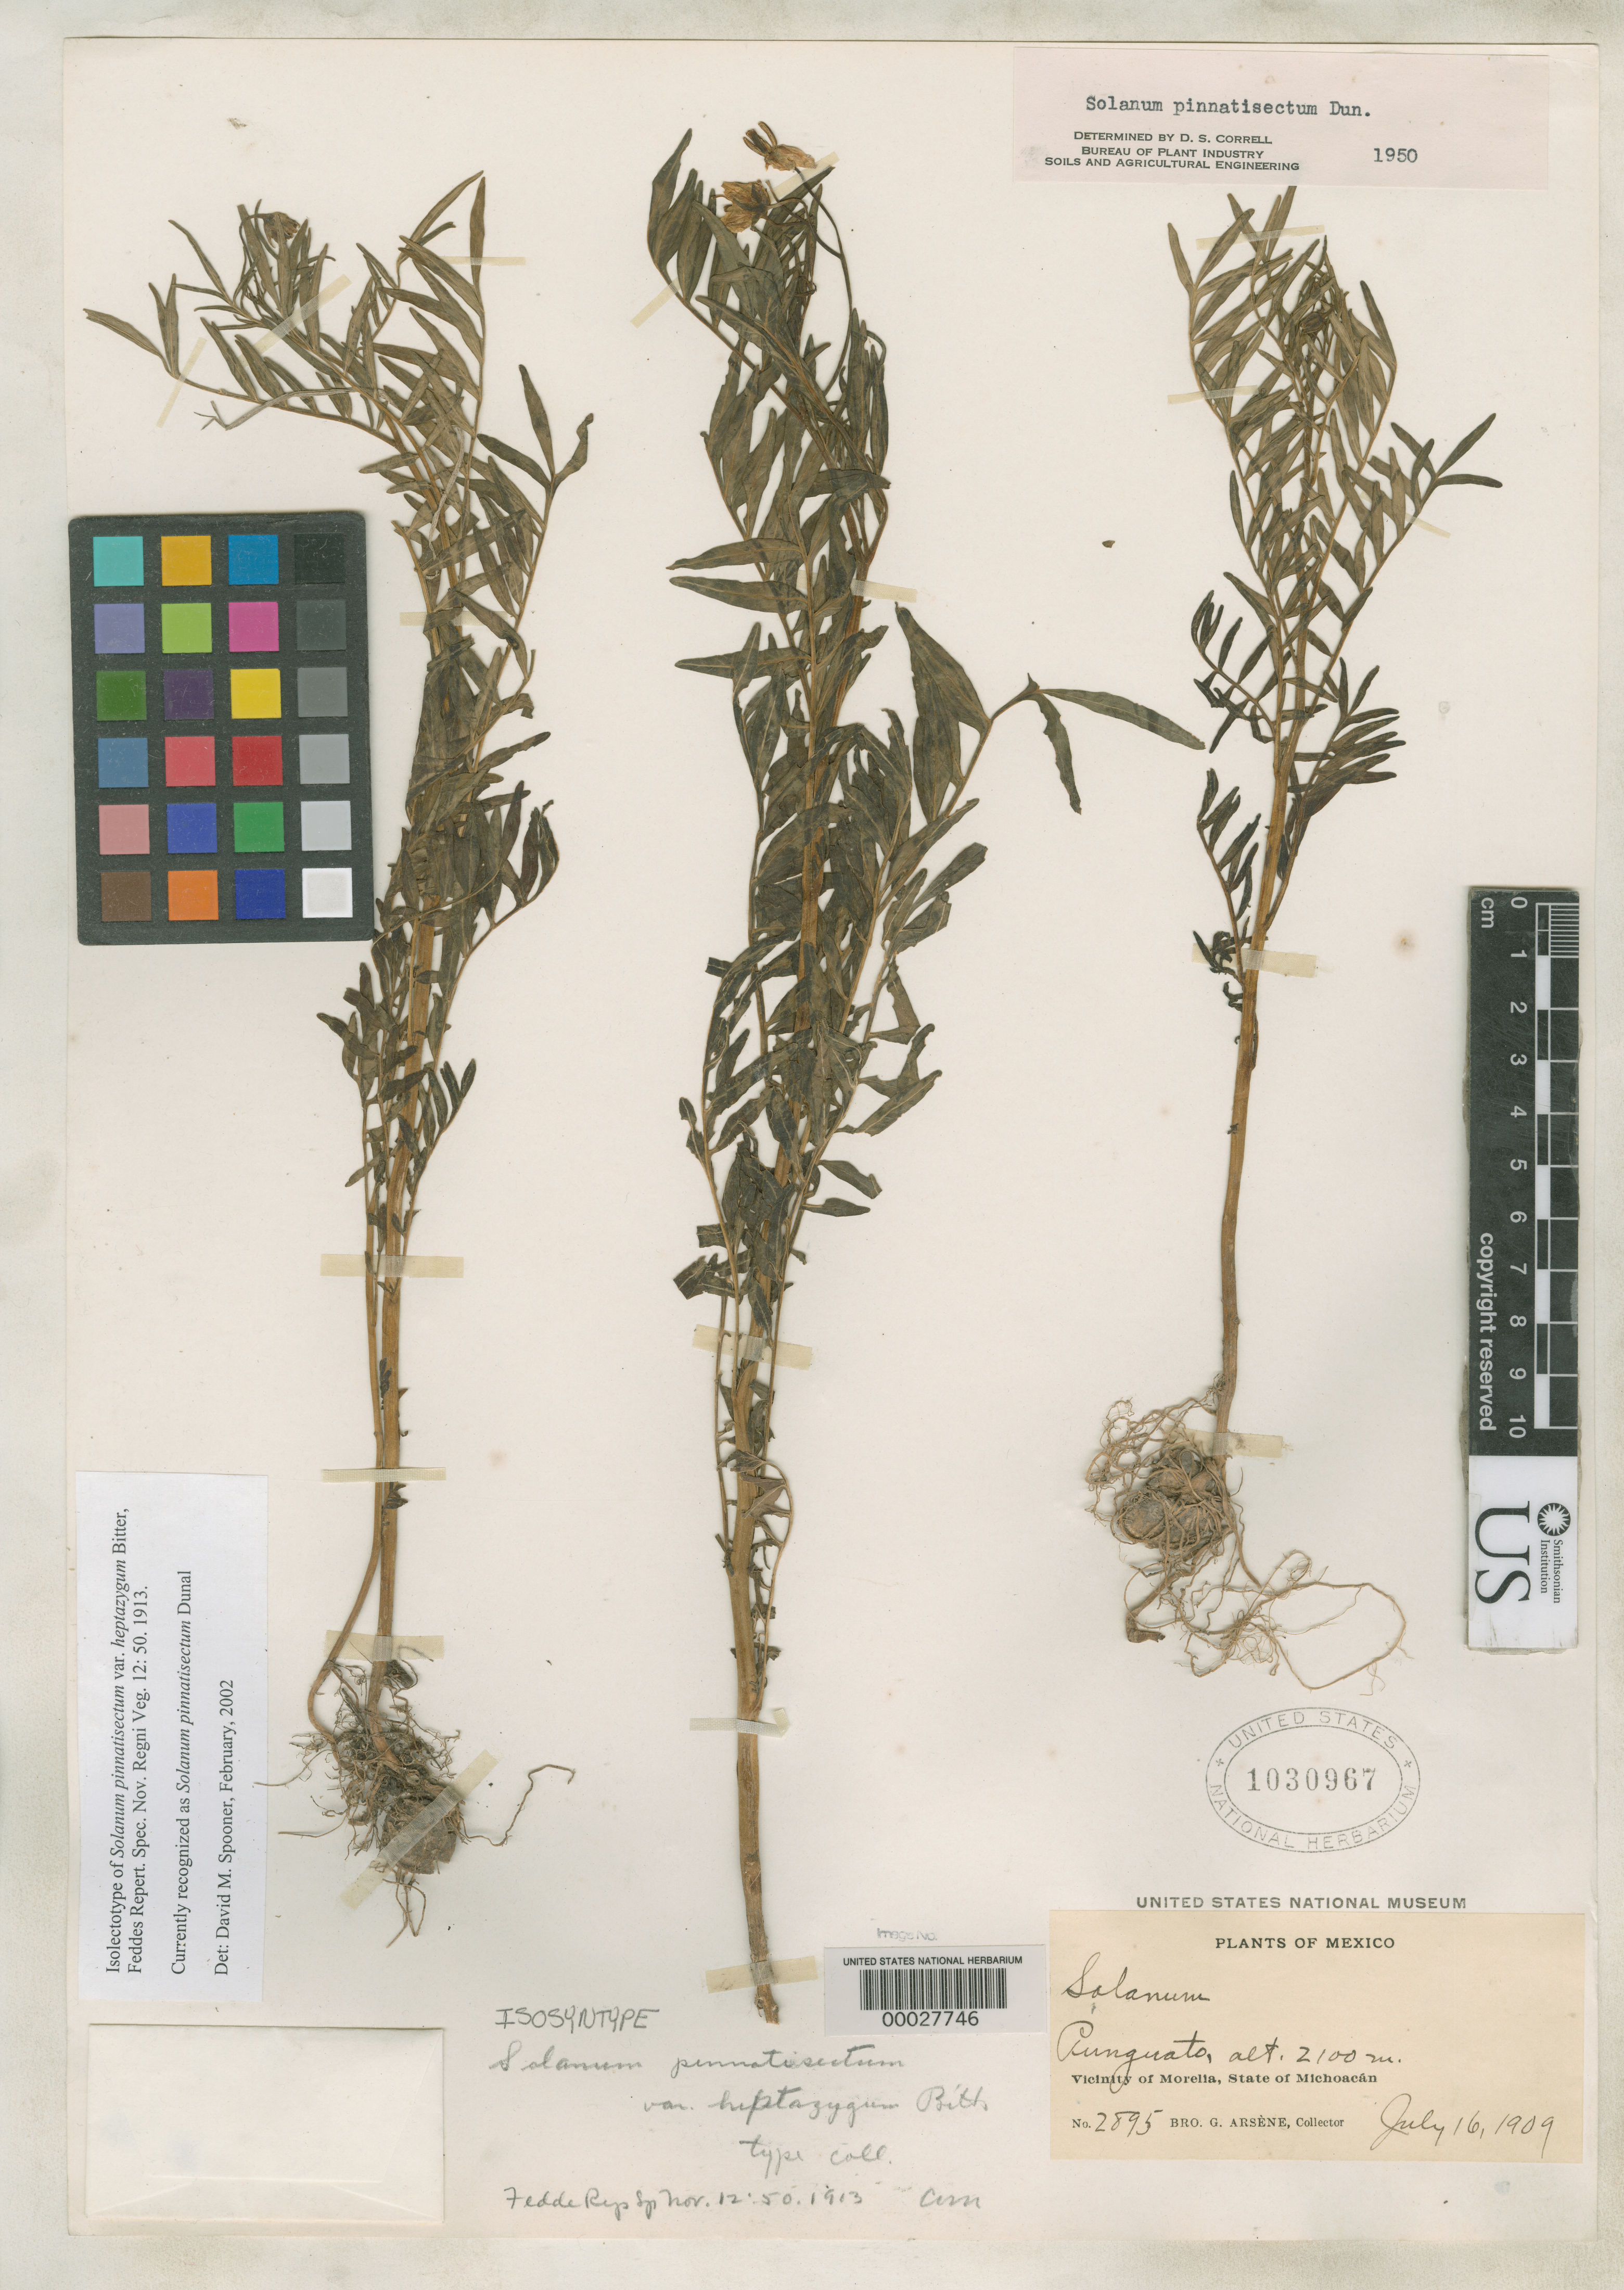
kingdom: Plantae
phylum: Tracheophyta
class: Magnoliopsida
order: Solanales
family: Solanaceae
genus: Solanum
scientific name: Solanum pinnatisectum var. heptazygum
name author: Bitter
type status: Isosyntype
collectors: Bro. G. Arsène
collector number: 2895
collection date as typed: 16 Jul 1909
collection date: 1909-07-16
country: Mexico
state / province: Michoacán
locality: Vicinity of Morelia.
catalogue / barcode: US 1030967